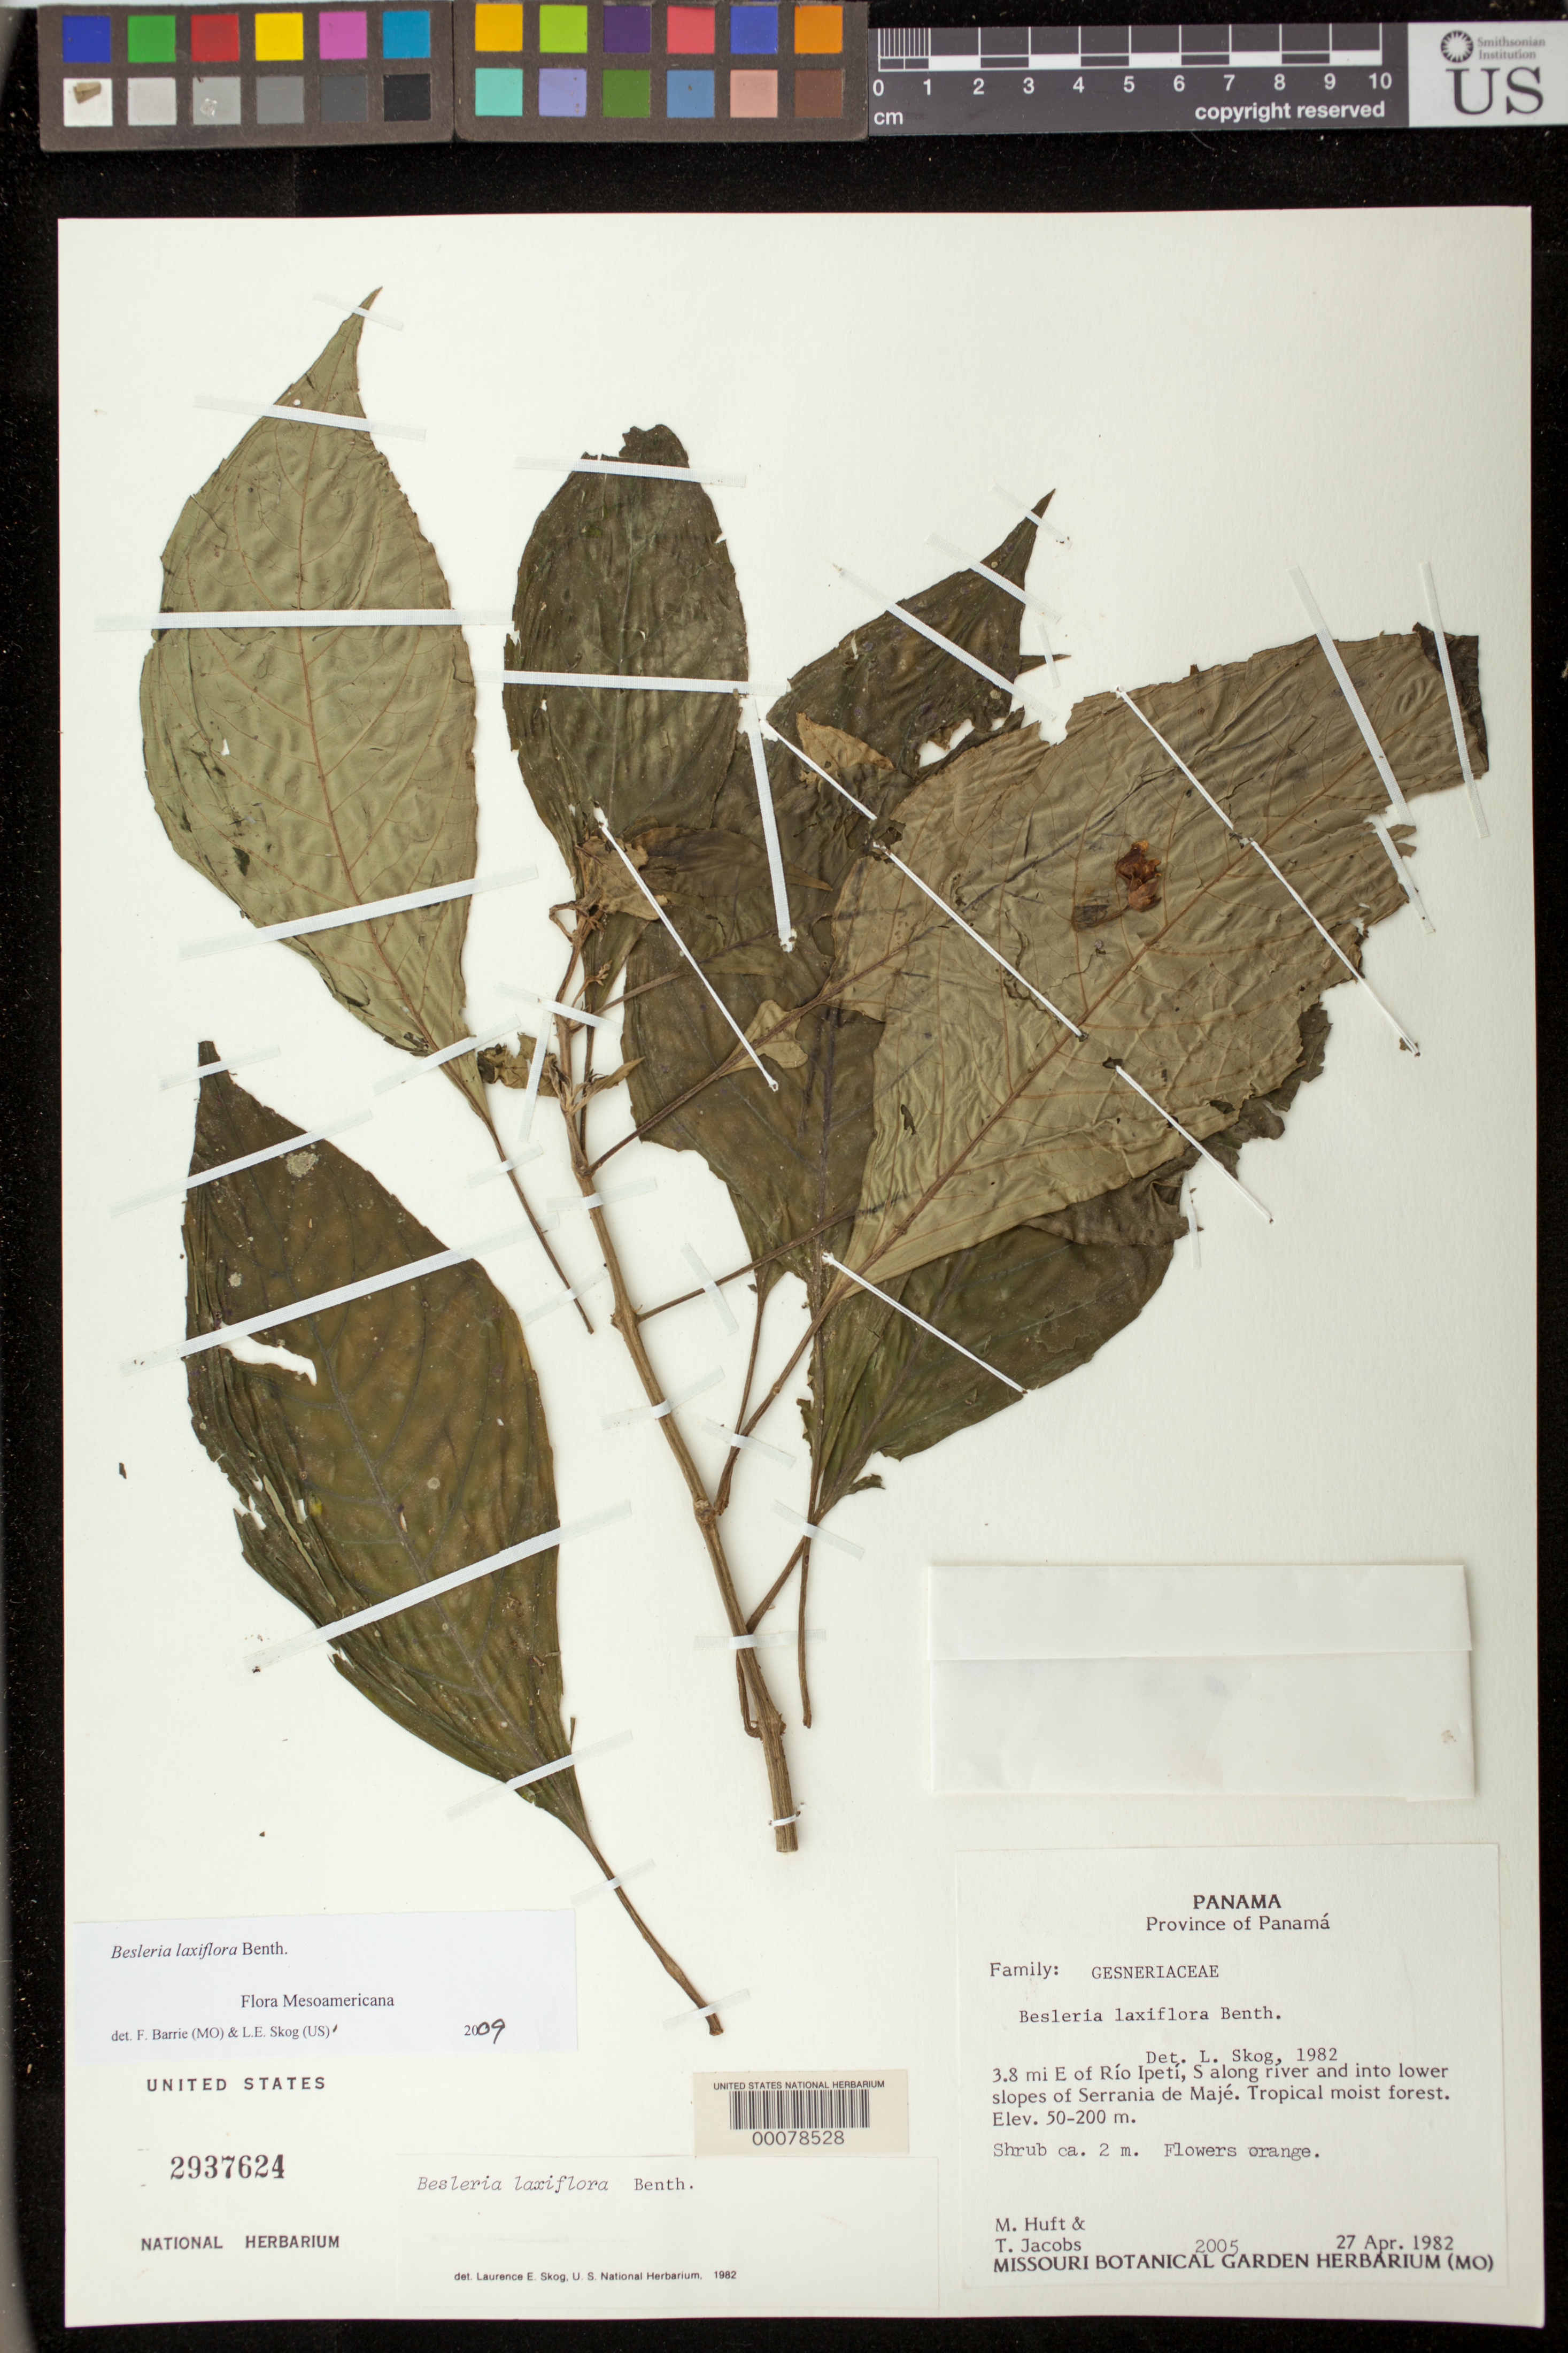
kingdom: Plantae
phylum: Tracheophyta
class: Magnoliopsida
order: Lamiales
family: Gesneriaceae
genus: Besleria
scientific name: Besleria laxiflora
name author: Benth.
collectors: M. J. Huft & T. Jacobs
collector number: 2005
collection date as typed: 27 Apr 1982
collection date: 1982-04-27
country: Panama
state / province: Panamá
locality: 3.8 mi E of Rio Ipeti, S along river and into lower slopes of Serrania de Maje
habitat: Tropical moist forest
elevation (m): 50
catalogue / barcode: US 2937624